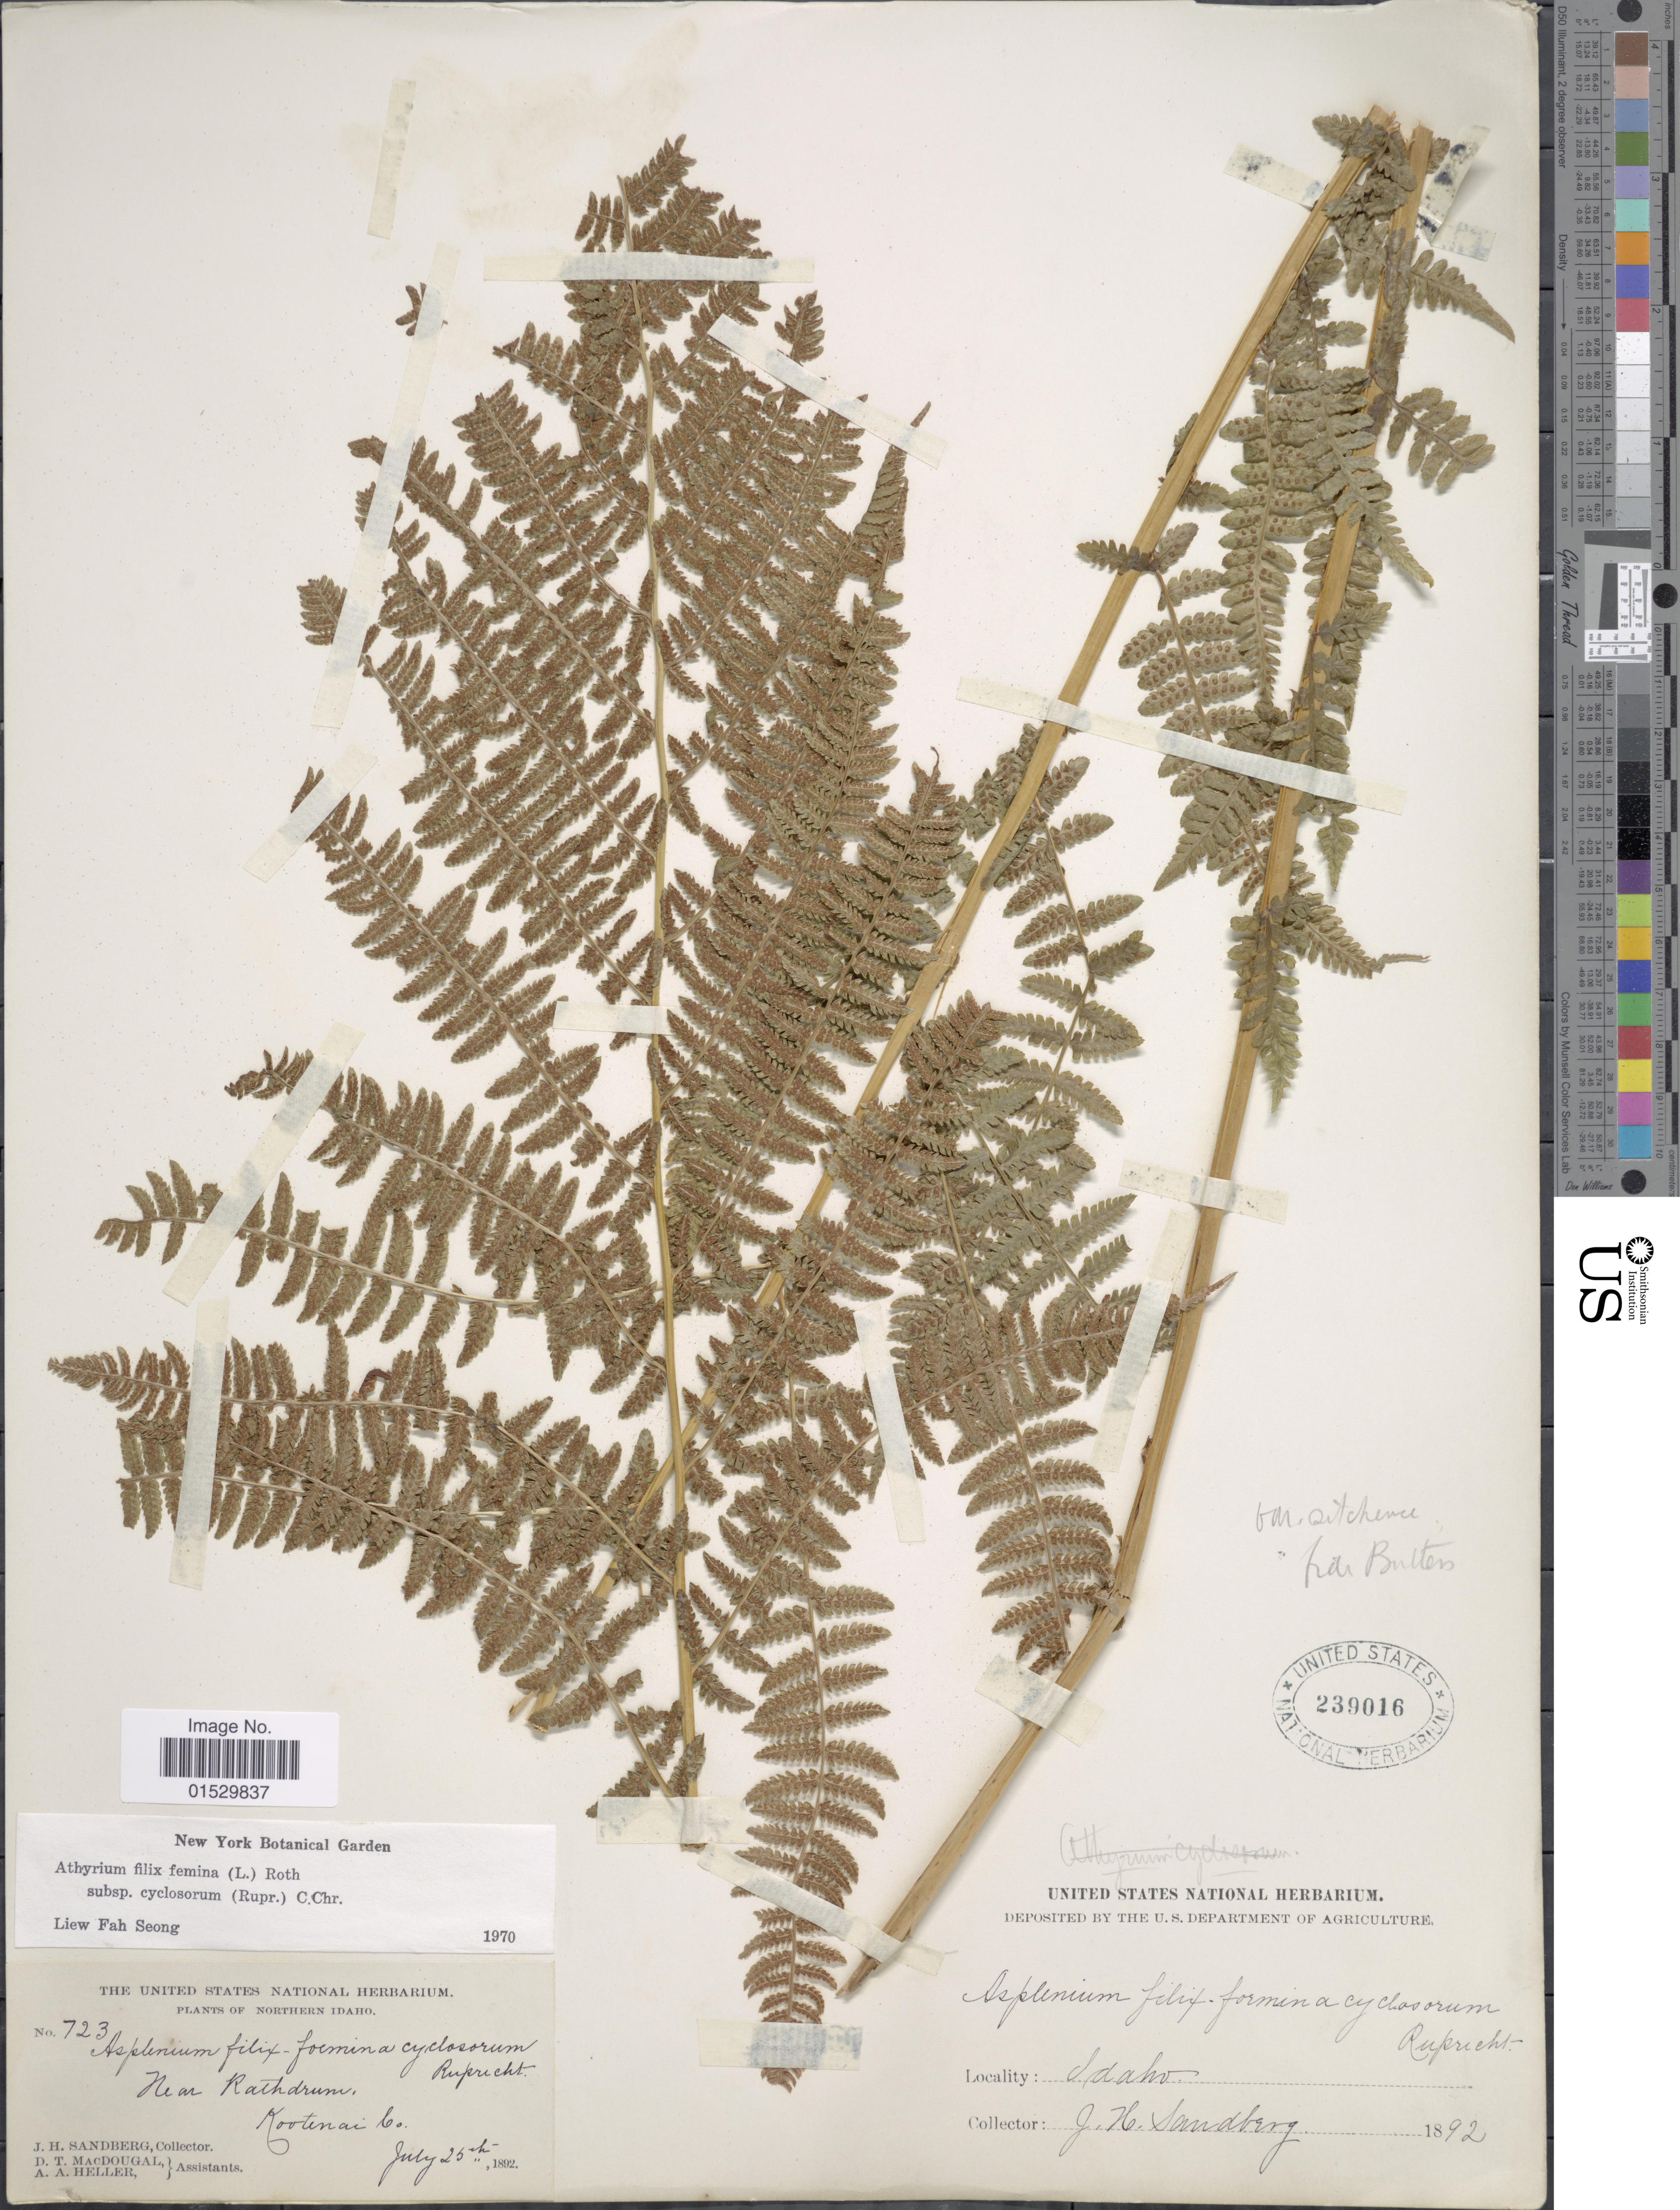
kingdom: Plantae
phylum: Tracheophyta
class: Polypodiopsida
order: Polypodiales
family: Athyriaceae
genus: Athyrium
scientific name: Athyrium filix-femina subsp. cyclosorum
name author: (Rupr.) C. Chr.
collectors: J. H. Sandberg, D. T. MacDougal & A. A. Heller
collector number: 723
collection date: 1892-07-25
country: United States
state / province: Idaho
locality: Northern Idaho, near Rathdrum, Kootenai Co.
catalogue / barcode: US 239016